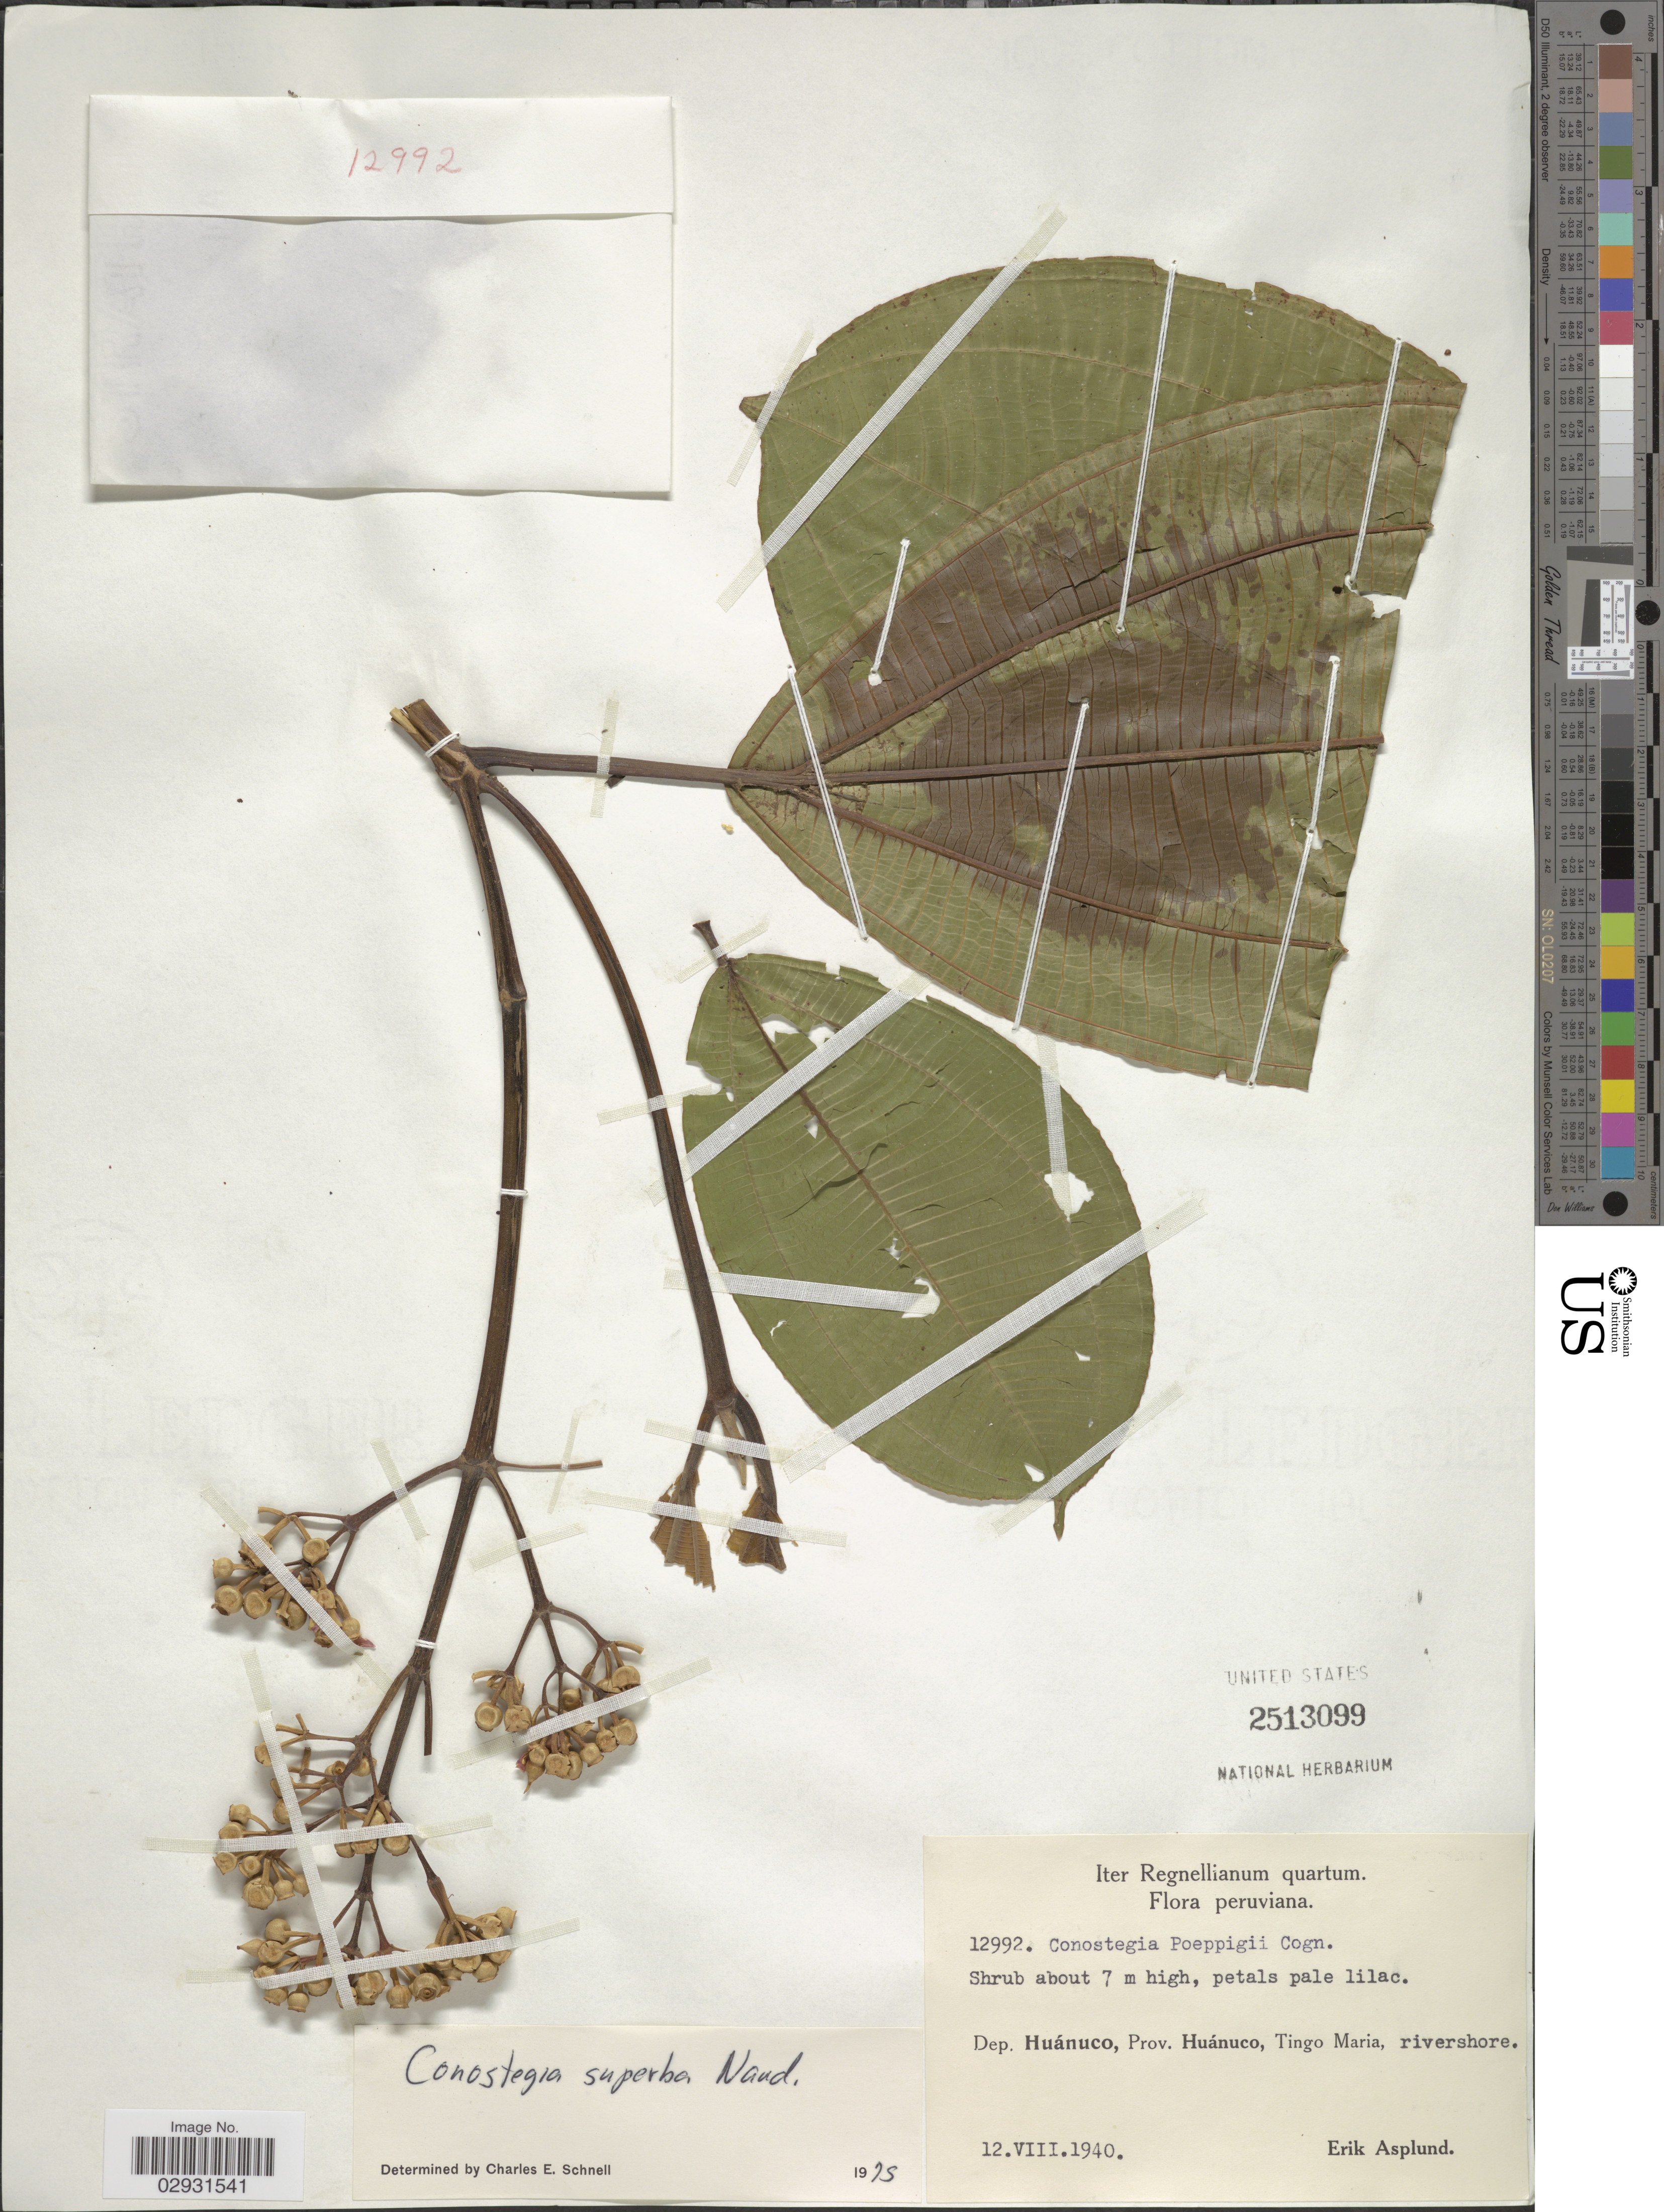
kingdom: Plantae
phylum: Tracheophyta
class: Magnoliopsida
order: Myrtales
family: Melastomataceae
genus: Conostegia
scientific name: Conostegia superba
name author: Naudin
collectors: E. Asplund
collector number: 12992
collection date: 1940-08-12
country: Peru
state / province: Huánuco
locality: Dep. Huánuco, Prov. Huánuco, Tingo Maria.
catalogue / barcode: US 2513099